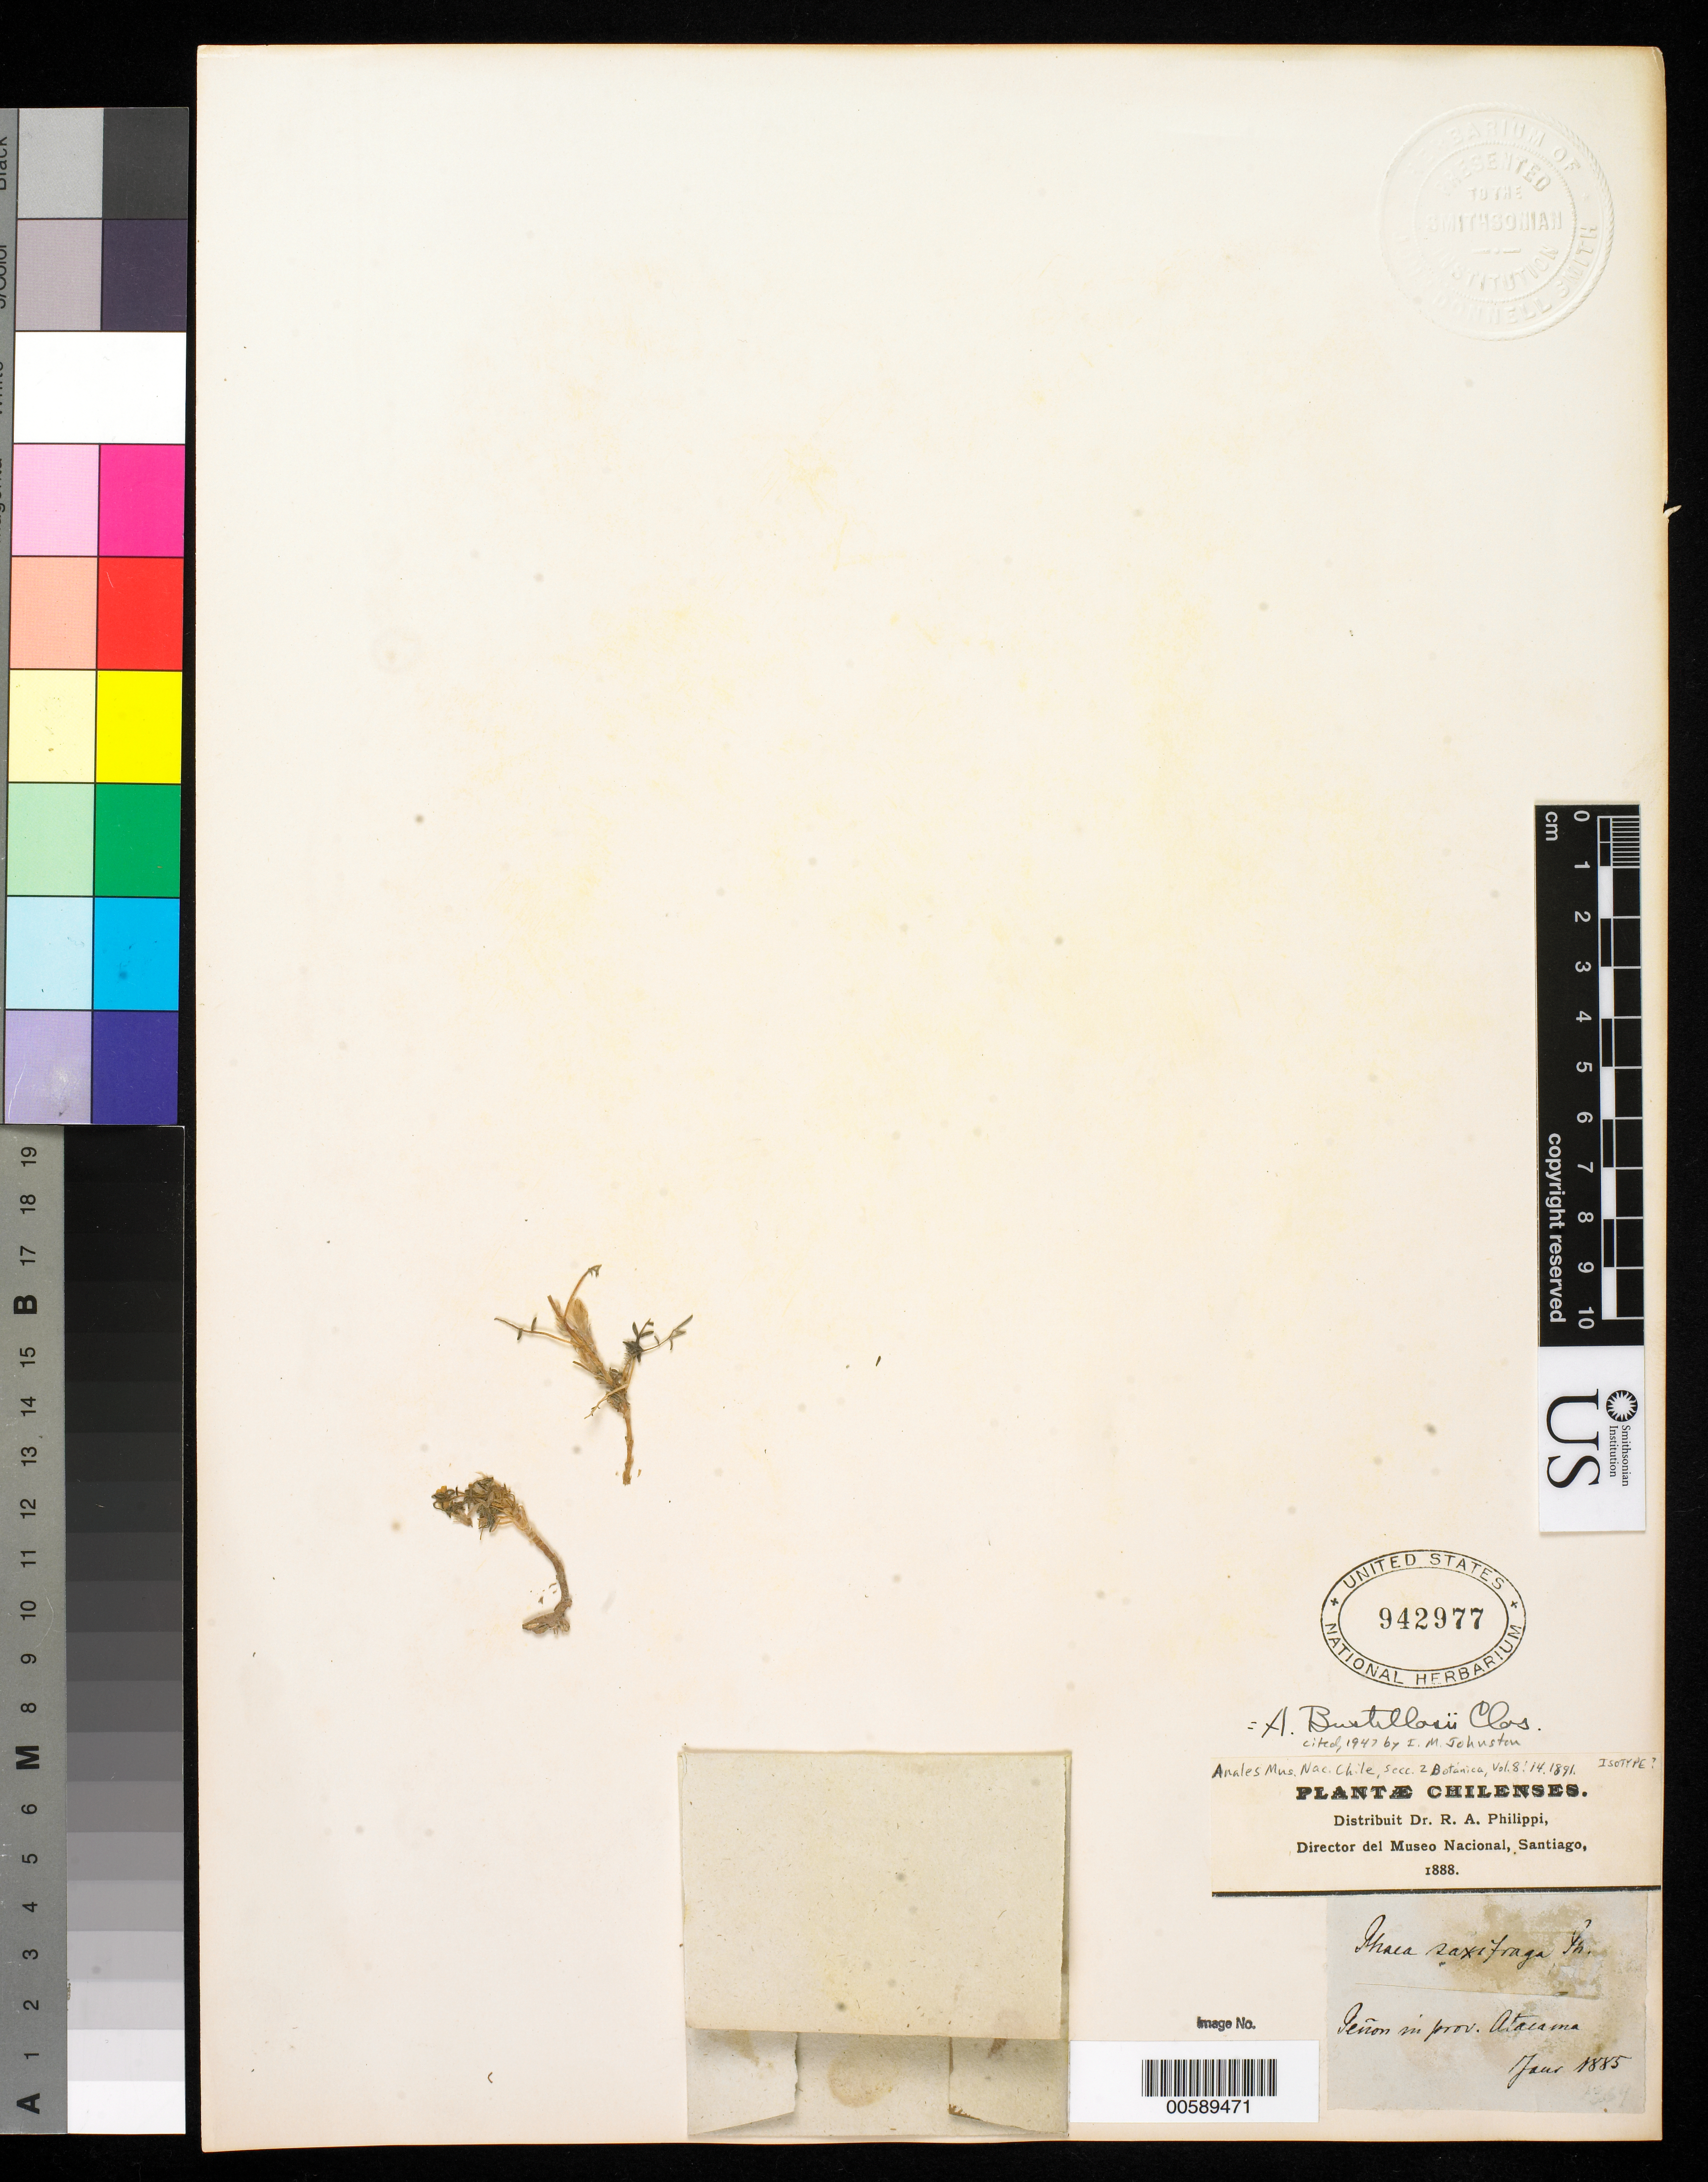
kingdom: Plantae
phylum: Tracheophyta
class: Magnoliopsida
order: Fabales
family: Fabaceae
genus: Phaca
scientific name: Phaca saxifraga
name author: Phil.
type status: Possible Isotype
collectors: R. A. Philippi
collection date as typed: Jan 1885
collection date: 1885-01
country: Chile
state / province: Atacama (III)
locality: Penon in Prov. Atacama.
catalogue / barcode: US 942977